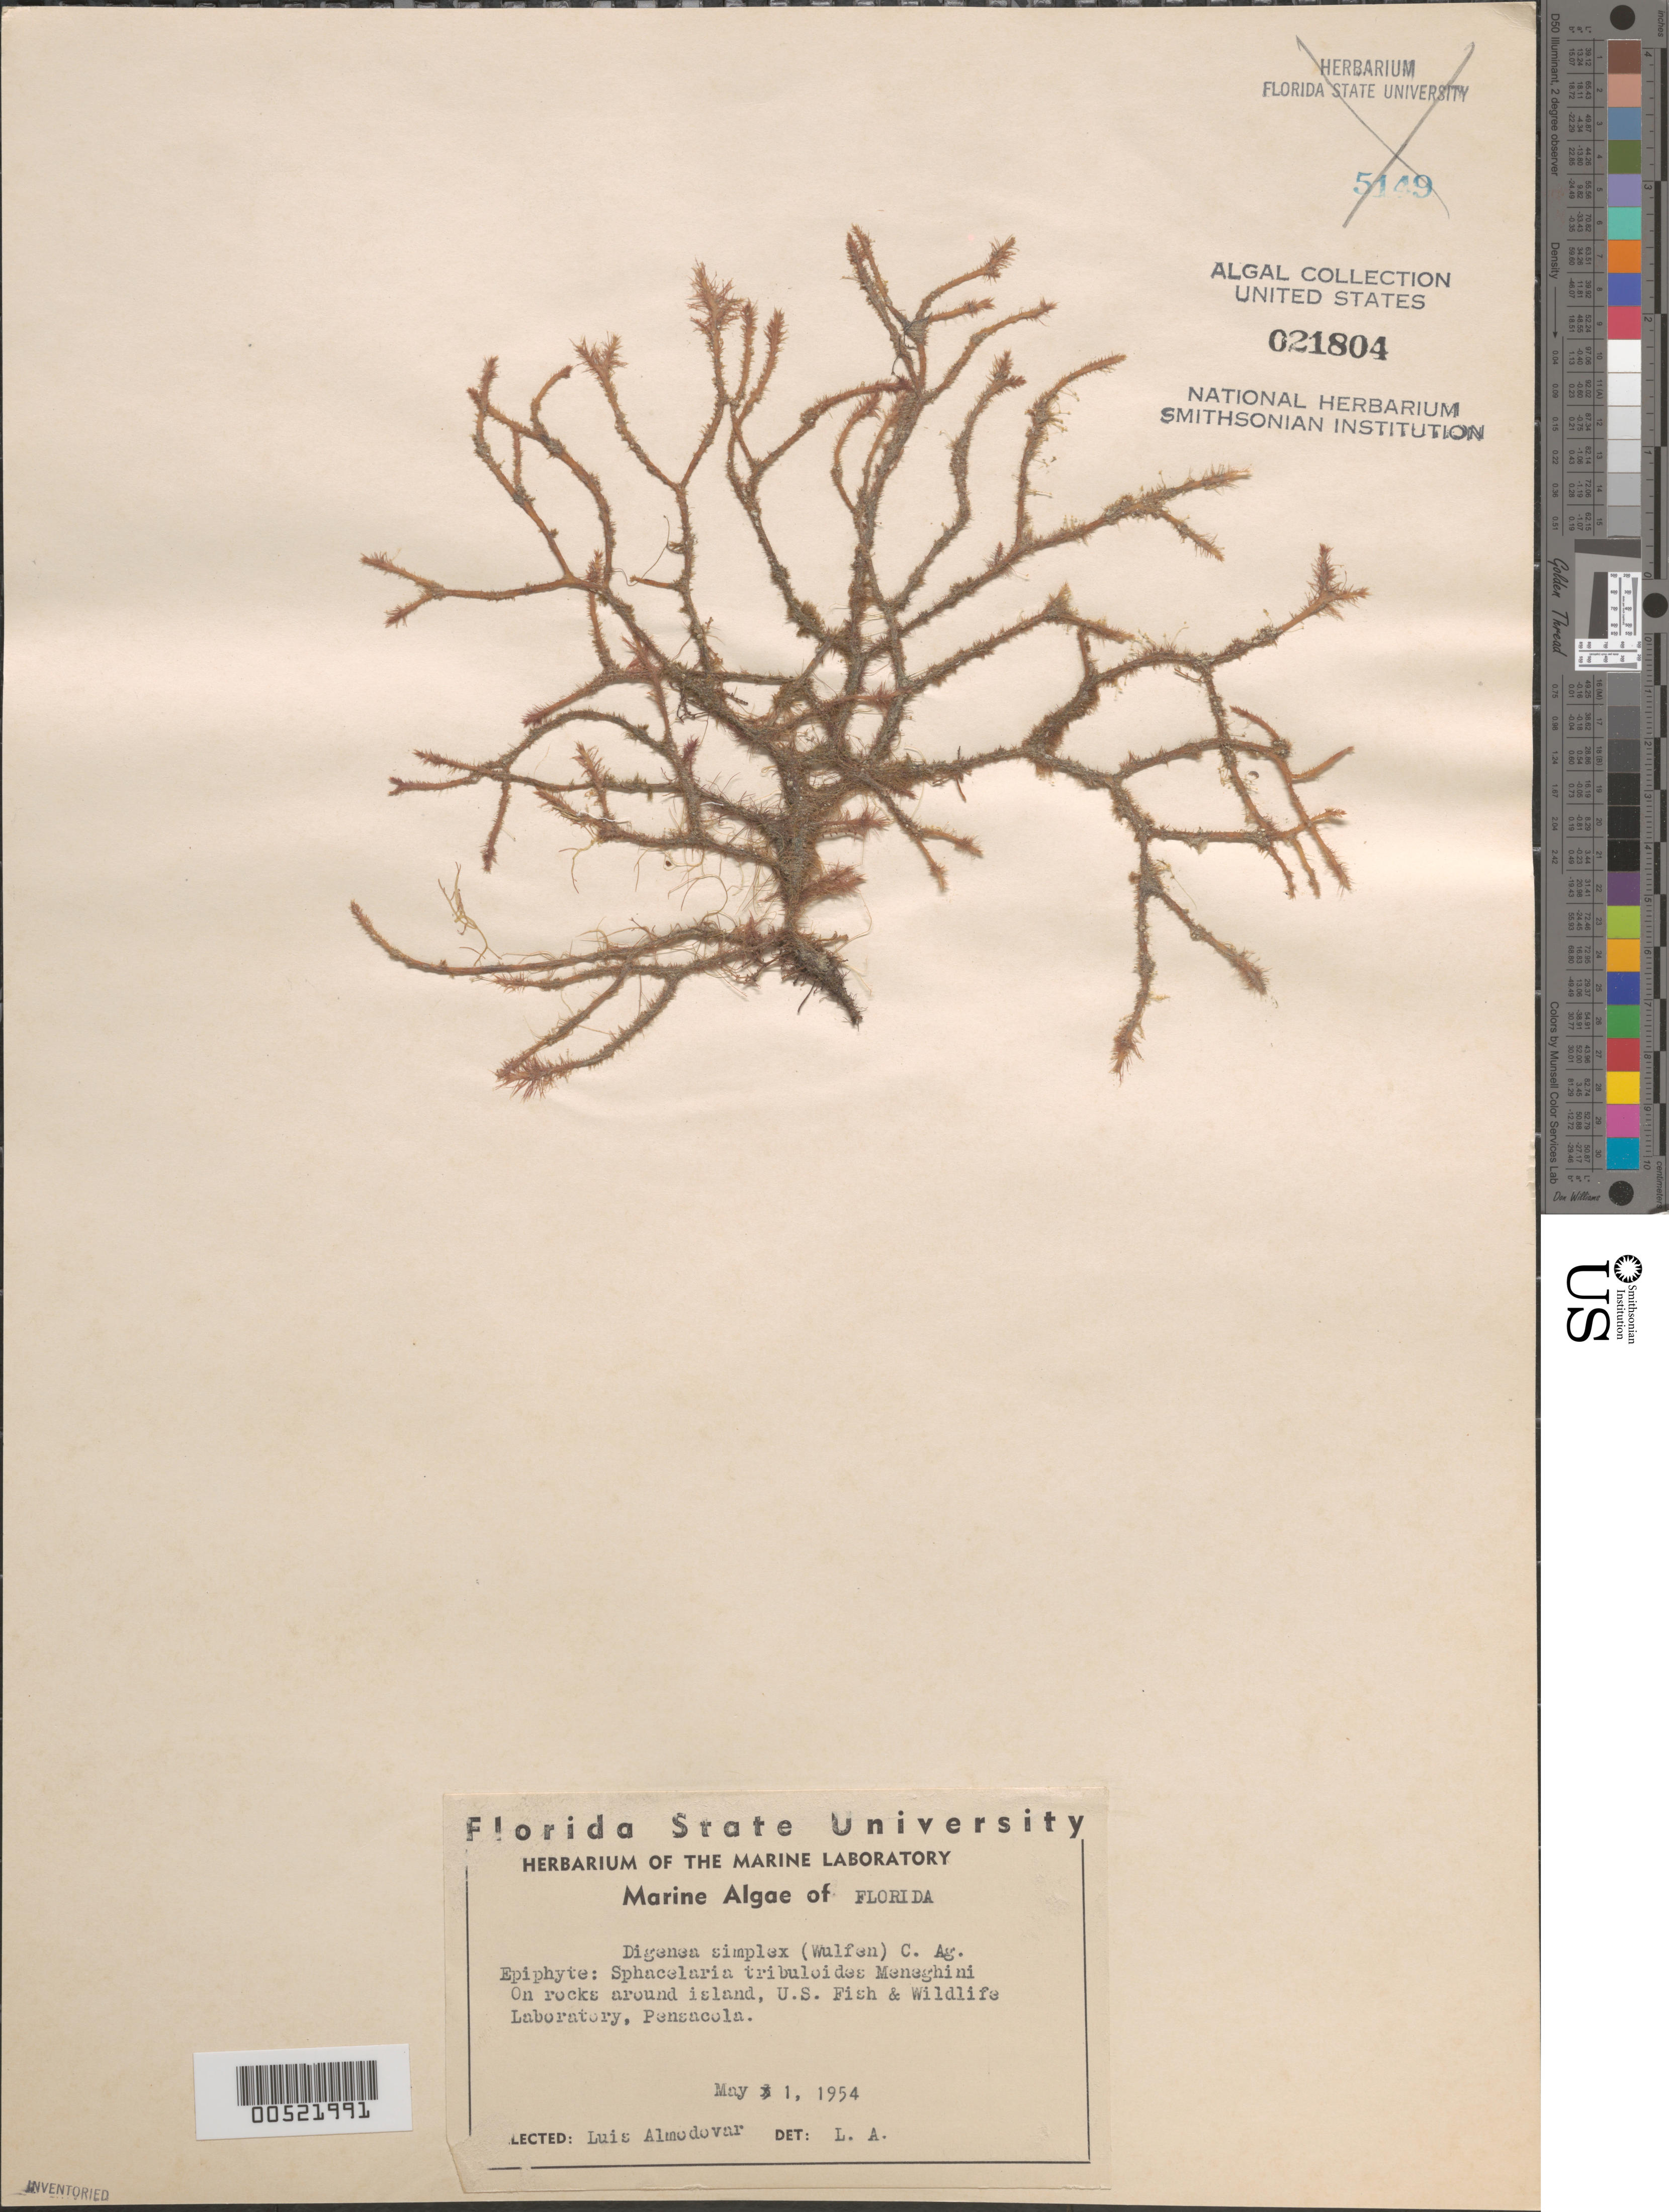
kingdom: Plantae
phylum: Rhodophyta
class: Florideophyceae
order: Ceramiales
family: Rhodomelaceae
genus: Digenea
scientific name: Digenea simplex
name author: (Wulfen) C. Agardh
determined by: Almodovar, L. R.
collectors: L. Almodovar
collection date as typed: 01 May 1954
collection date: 1954-05-01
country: United States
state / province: Florida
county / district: Escambia County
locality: US Fish and Wildlife Laboratory, Pensacola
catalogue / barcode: US 21804